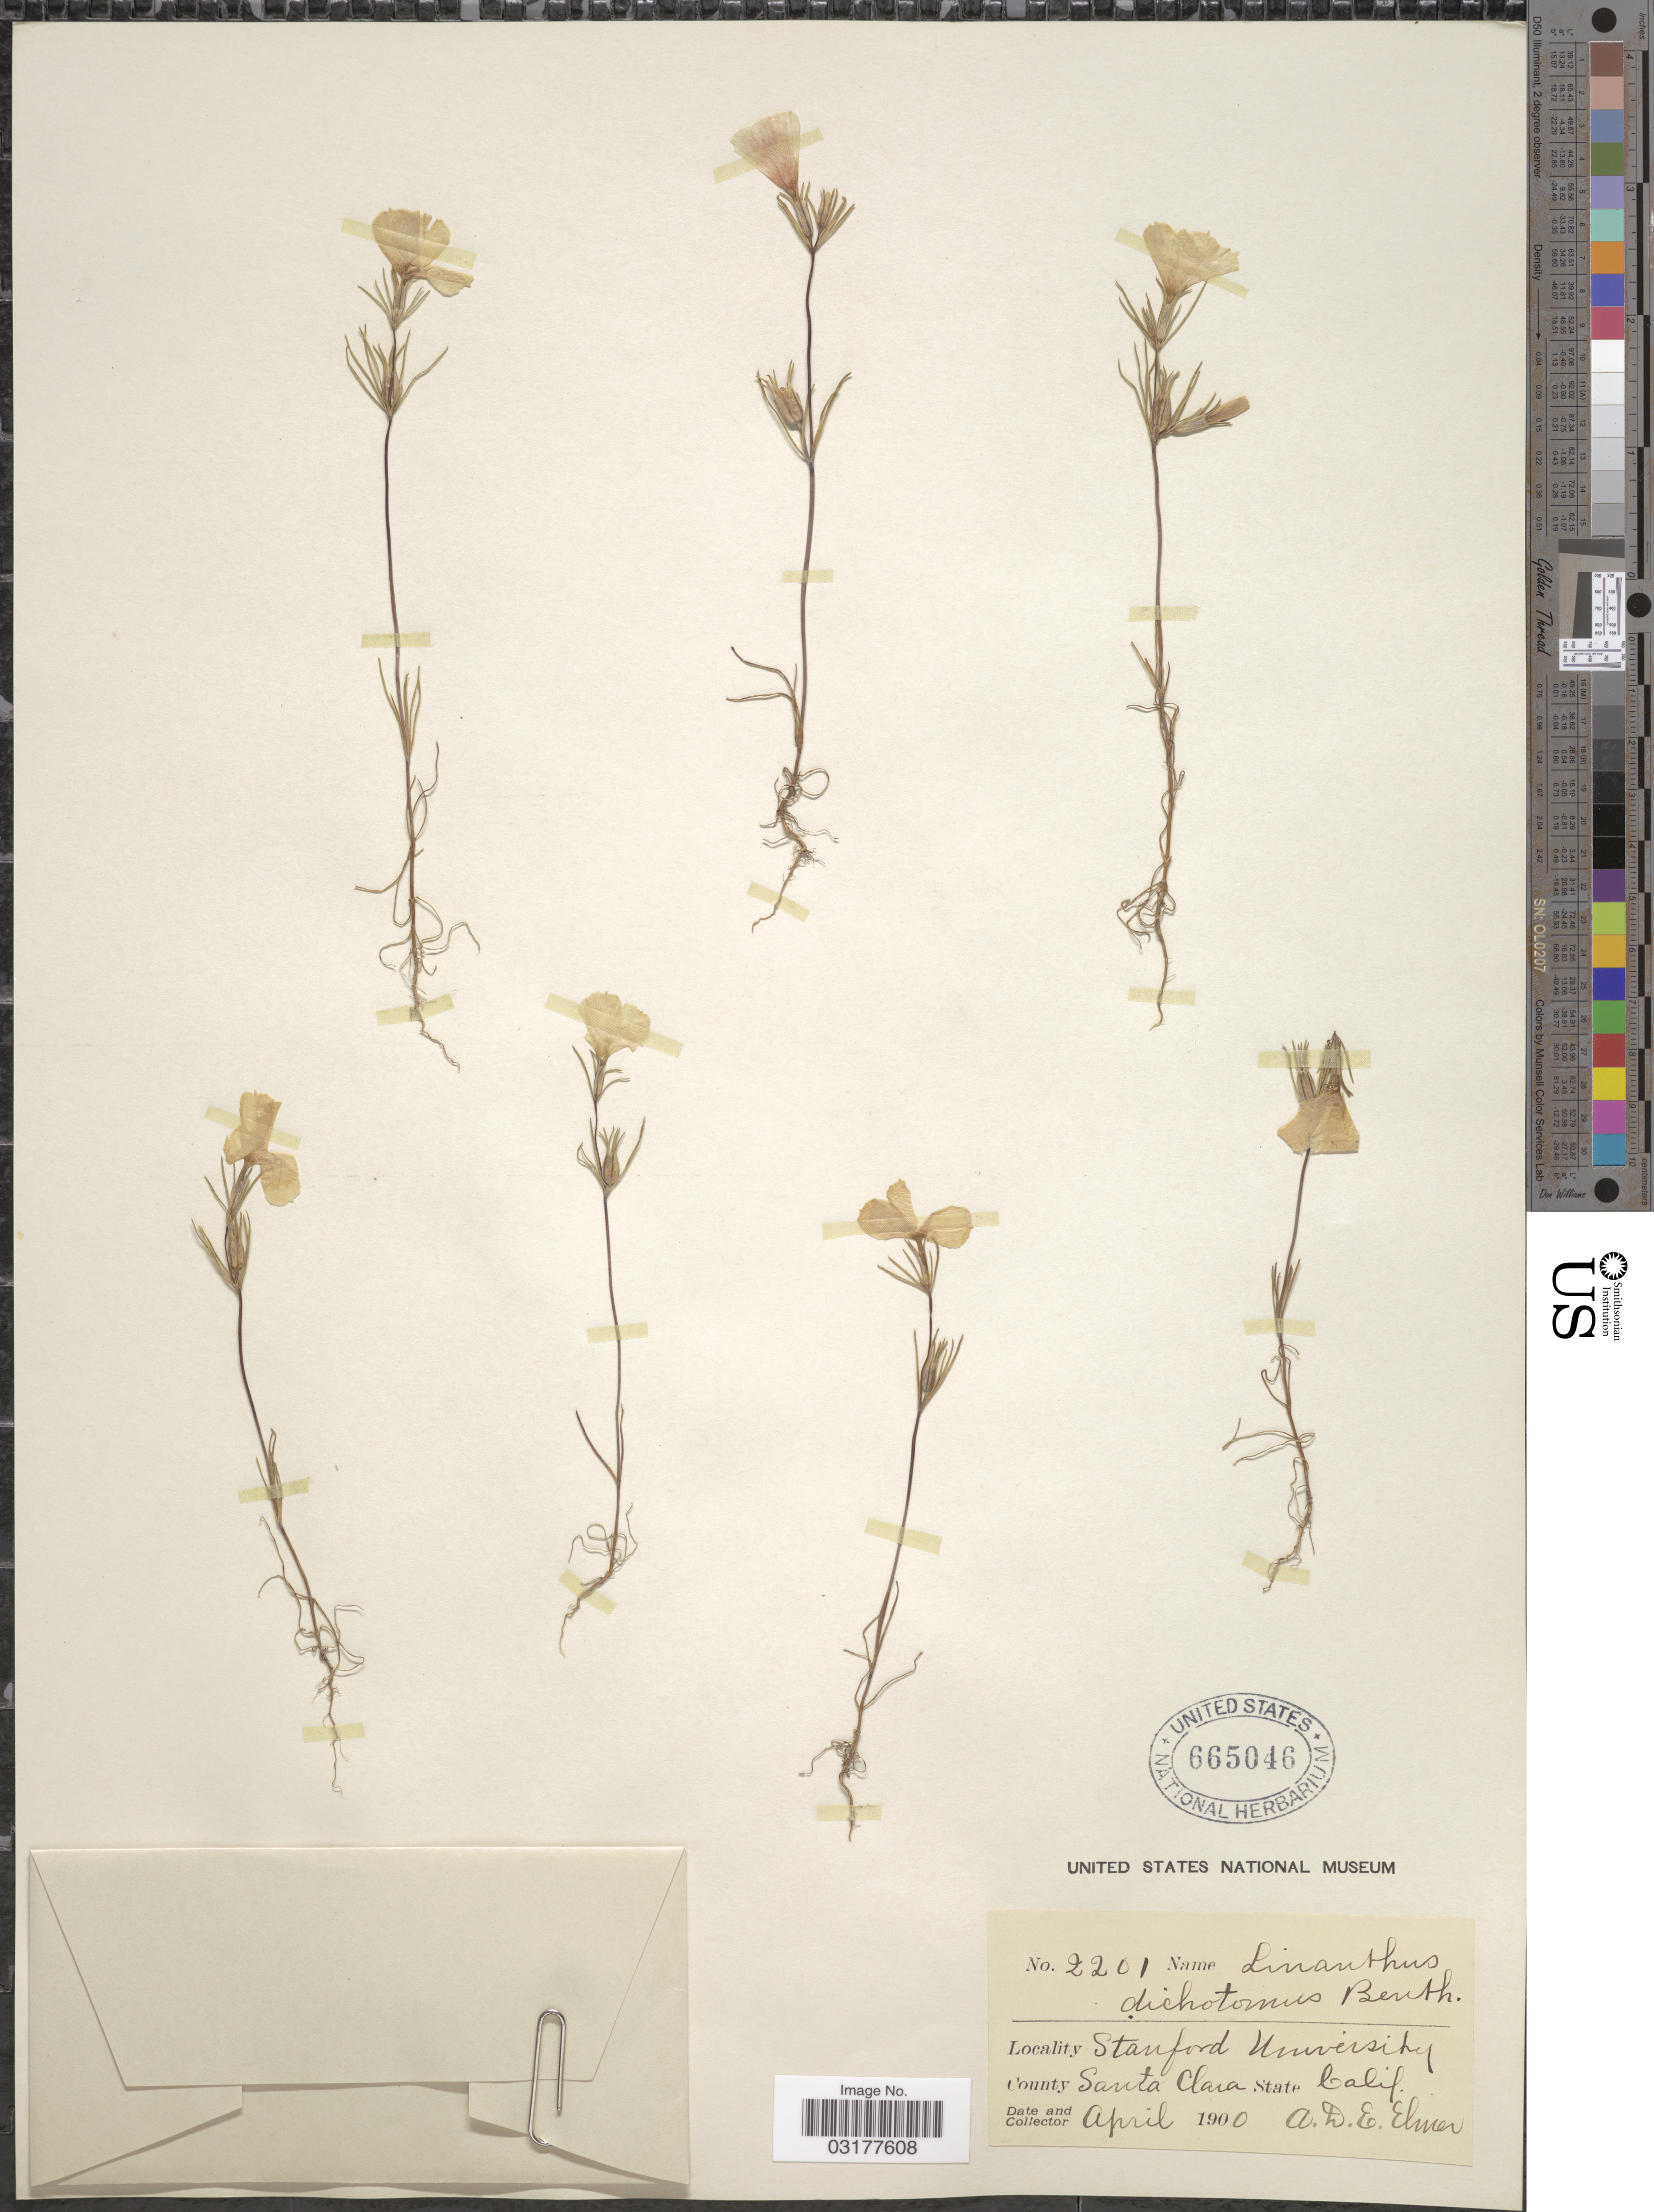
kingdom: Plantae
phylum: Tracheophyta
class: Magnoliopsida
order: Ericales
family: Polemoniaceae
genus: Linanthus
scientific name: Linanthus dichotomus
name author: Benth.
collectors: A. D. E. Elmer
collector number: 2201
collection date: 1900-04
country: United States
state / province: California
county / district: Santa Clara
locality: Stanford University. County Santa Clara. State Calif.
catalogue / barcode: US 665046